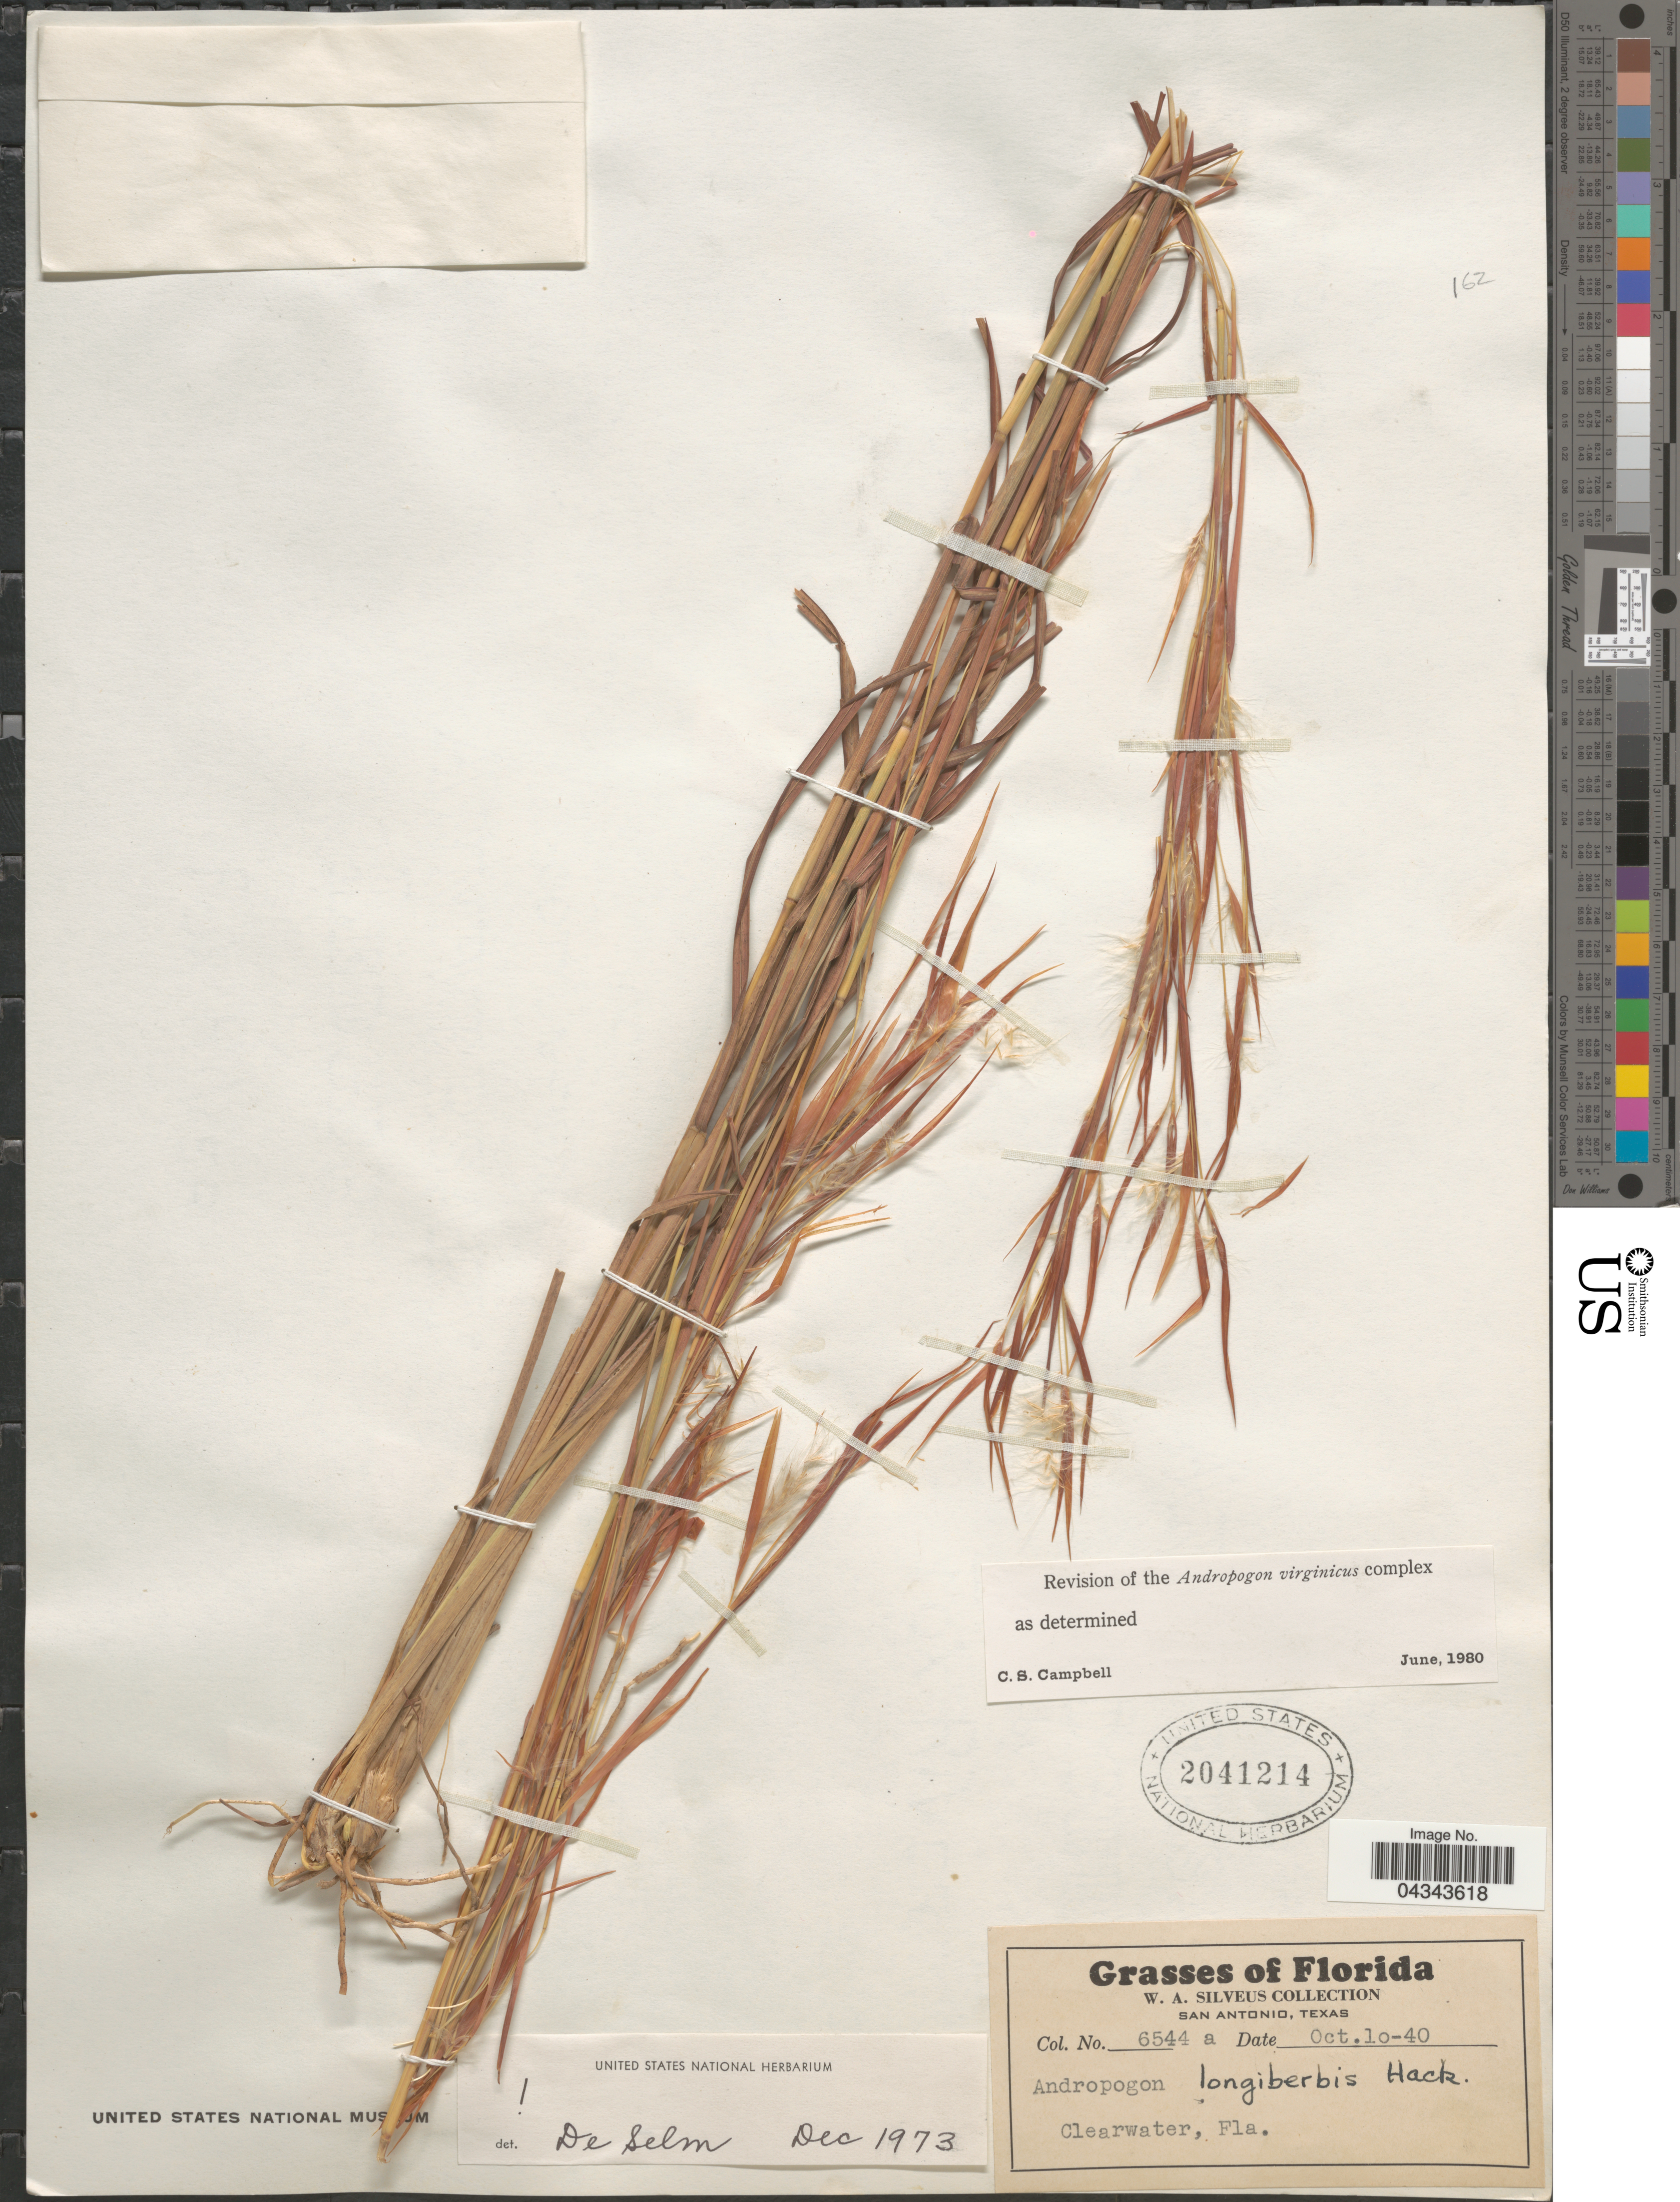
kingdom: Plantae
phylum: Tracheophyta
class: Liliopsida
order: Poales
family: Poaceae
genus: Andropogon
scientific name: Andropogon longiberbis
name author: Hack.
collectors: W. Silveus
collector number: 6544a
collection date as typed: Transcribed d/m/y: 10/10/40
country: United States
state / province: Florida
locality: Clearwater.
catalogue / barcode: US 2041214